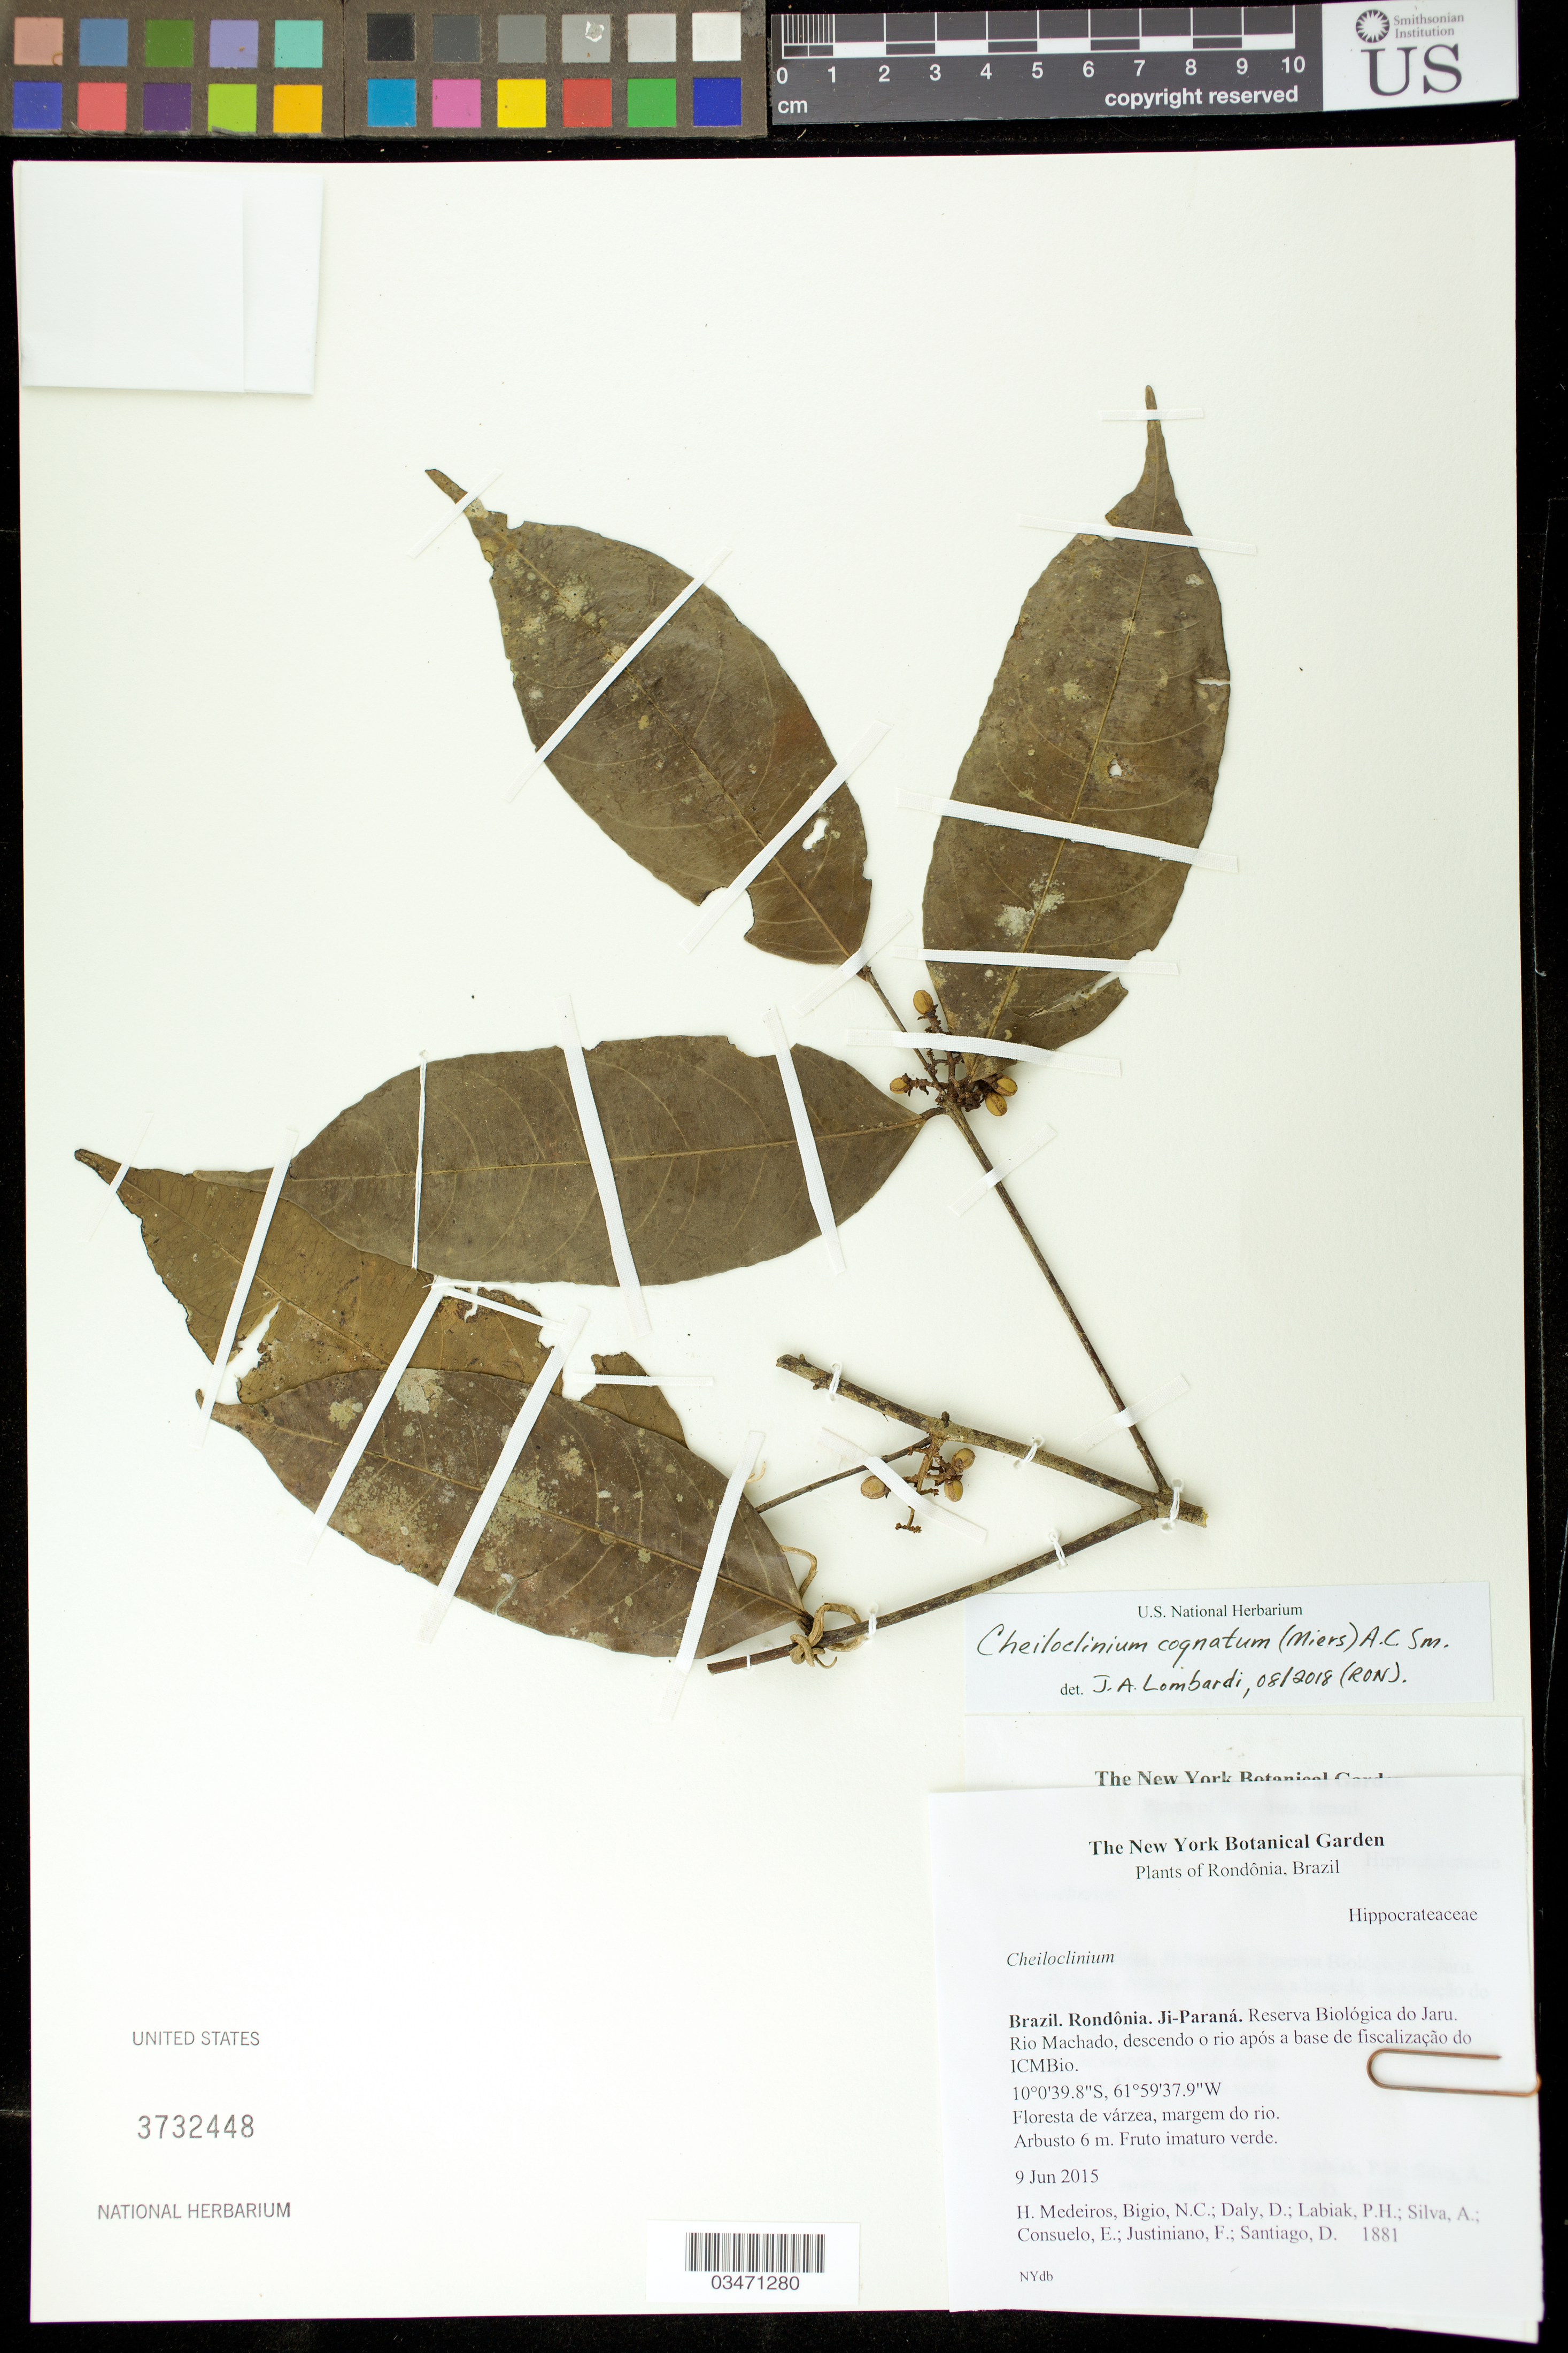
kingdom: Plantae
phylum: Tracheophyta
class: Magnoliopsida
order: Celastrales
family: Celastraceae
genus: Cheiloclinium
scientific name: Cheiloclinium cognatum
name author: (Miers) A.C. Sm.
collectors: H. Medeiros, N. C. Bigio, D. Daly, P. H. Labiak, A. Silva, E. Consuelo, F. Justiniano & D. Santiago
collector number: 1881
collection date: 2015-06-09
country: Brazil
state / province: Rondônia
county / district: Ji-Paraná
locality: Reserva Biologica do Jaru. Rio Machado descendo o rio apos a base de fiscalizacao do ICMBio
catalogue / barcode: US 3732448